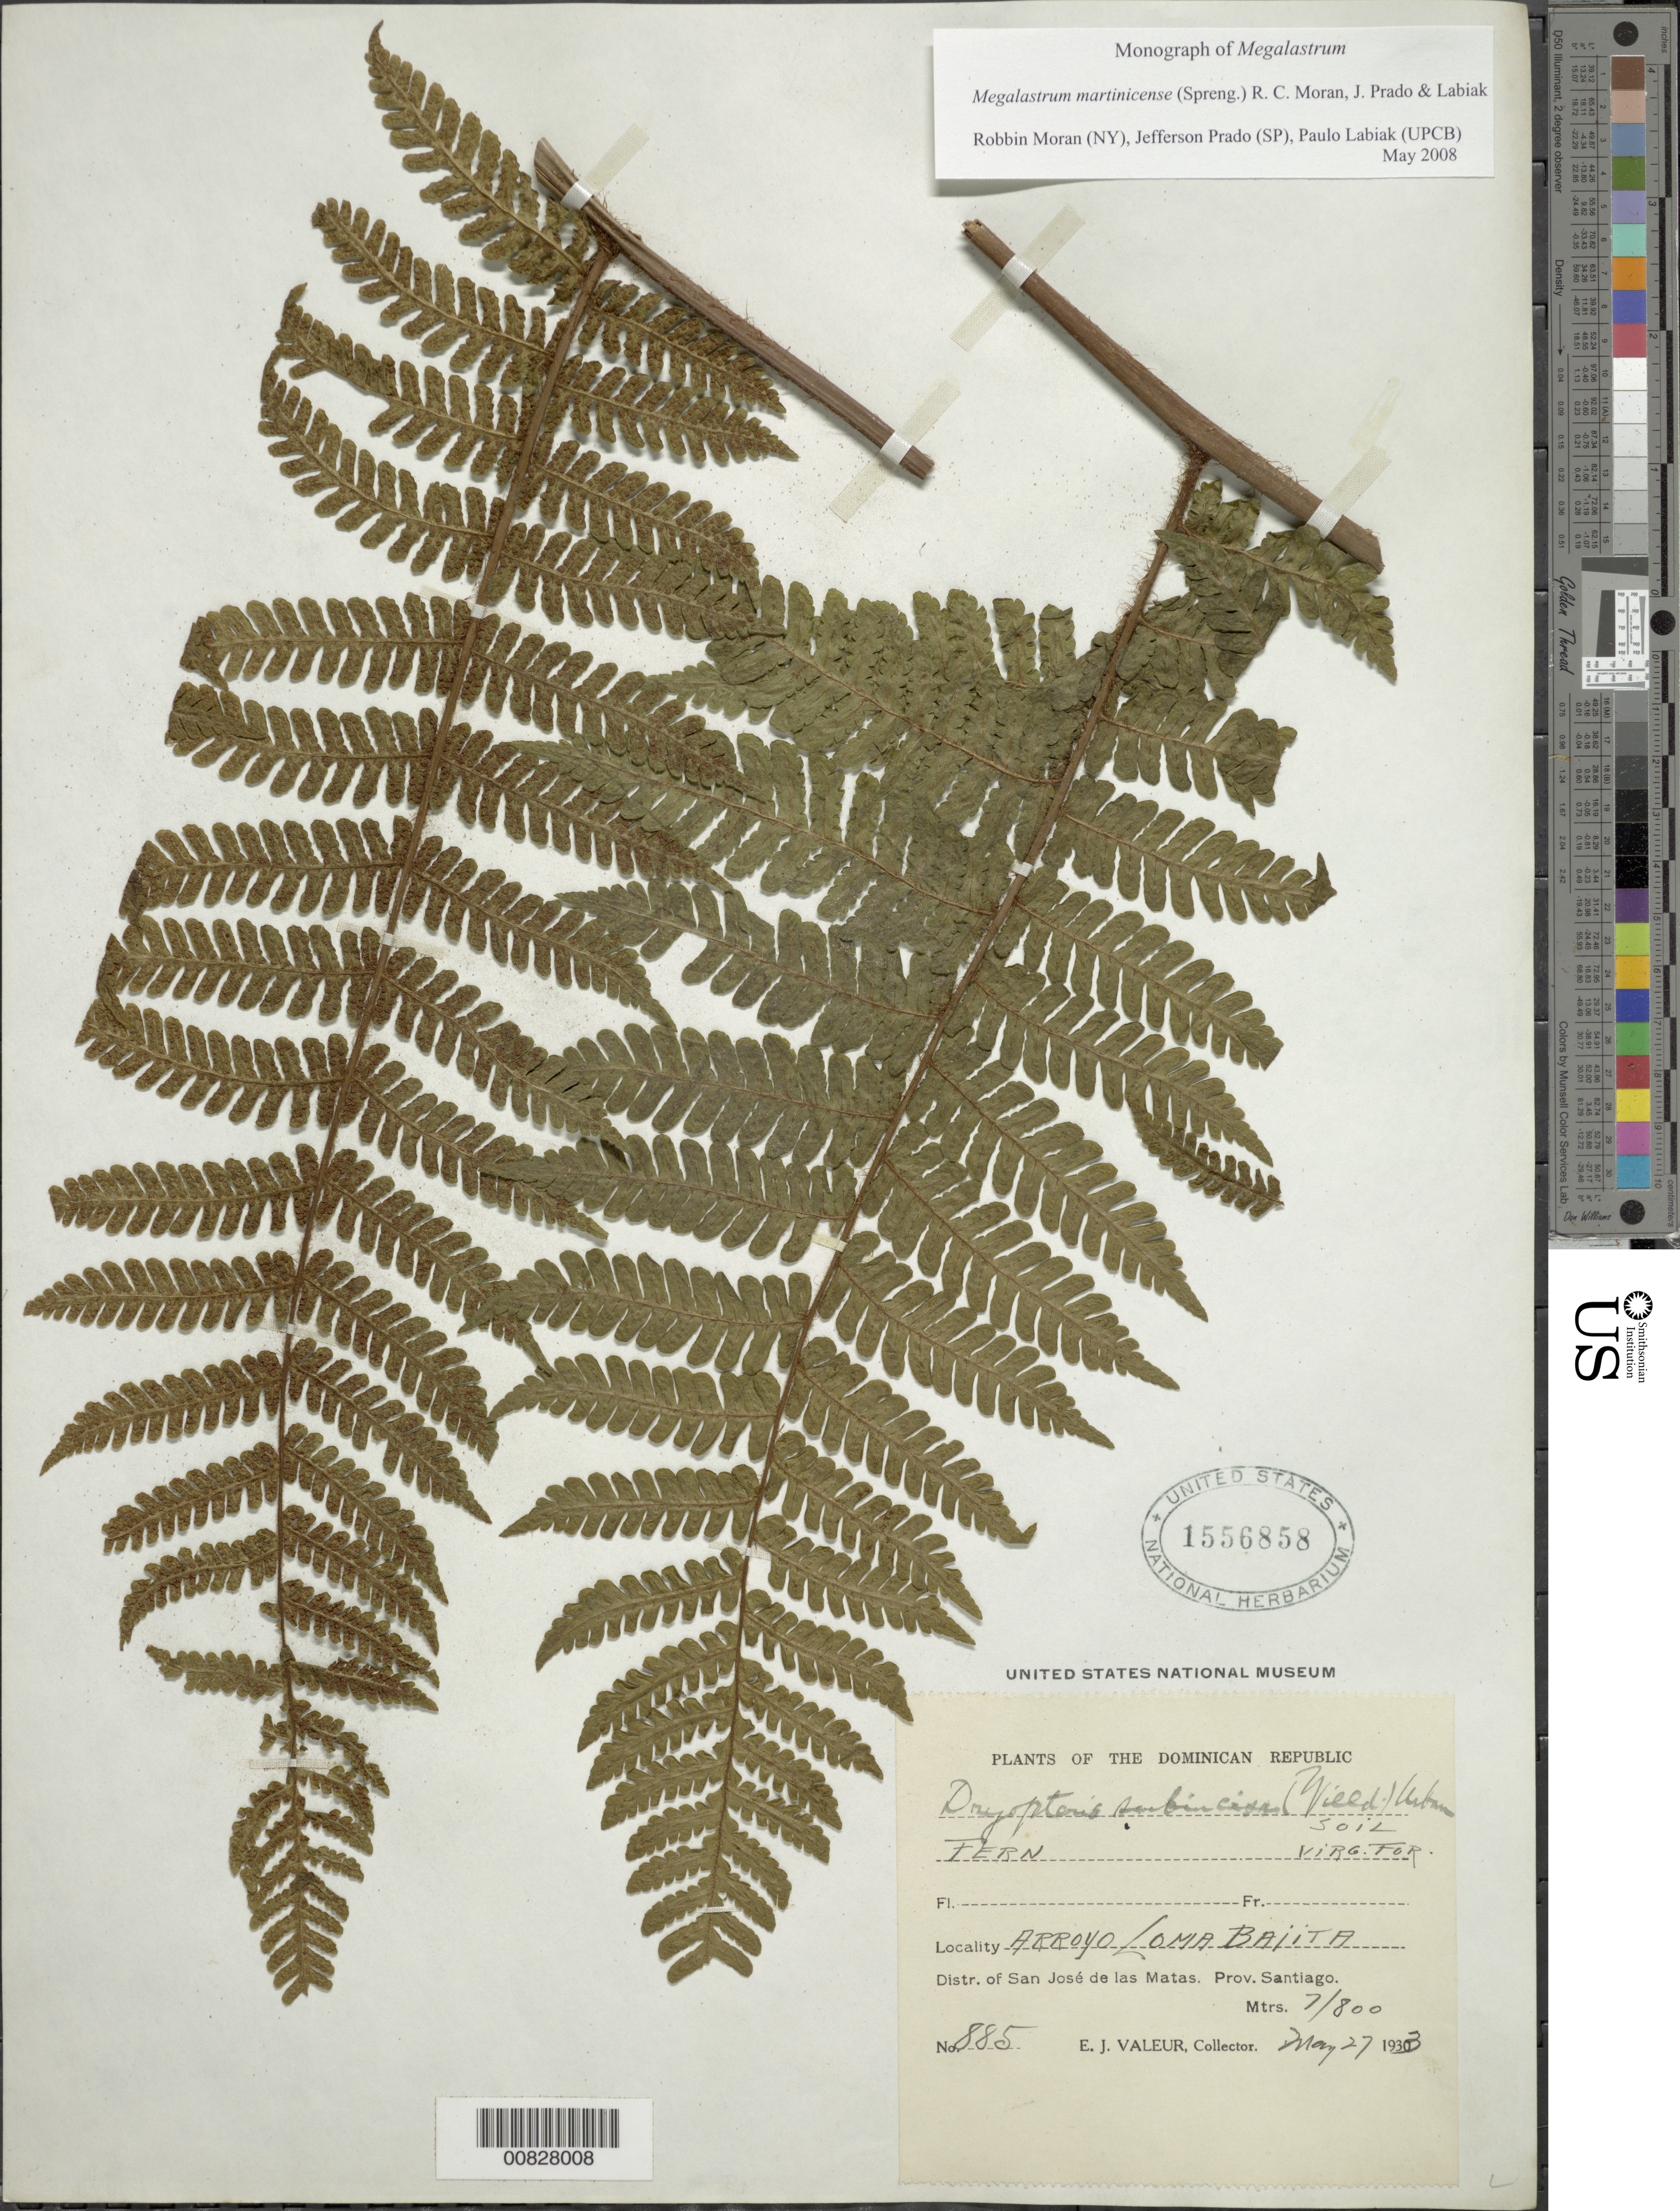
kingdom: Plantae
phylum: Tracheophyta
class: Polypodiopsida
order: Polypodiales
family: Dryopteridaceae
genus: Megalastrum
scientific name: Megalastrum martinicense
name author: (Spreng.) R.C. Moran et al.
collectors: E. Valeur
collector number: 885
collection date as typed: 27 May 1933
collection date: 1933-05-27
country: Dominican Republic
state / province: Santiago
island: Hispaniola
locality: Dist. San José de las Matas, Arroyo Loma Bijita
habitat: Virgin forest, on soil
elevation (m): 700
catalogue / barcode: US 1556858